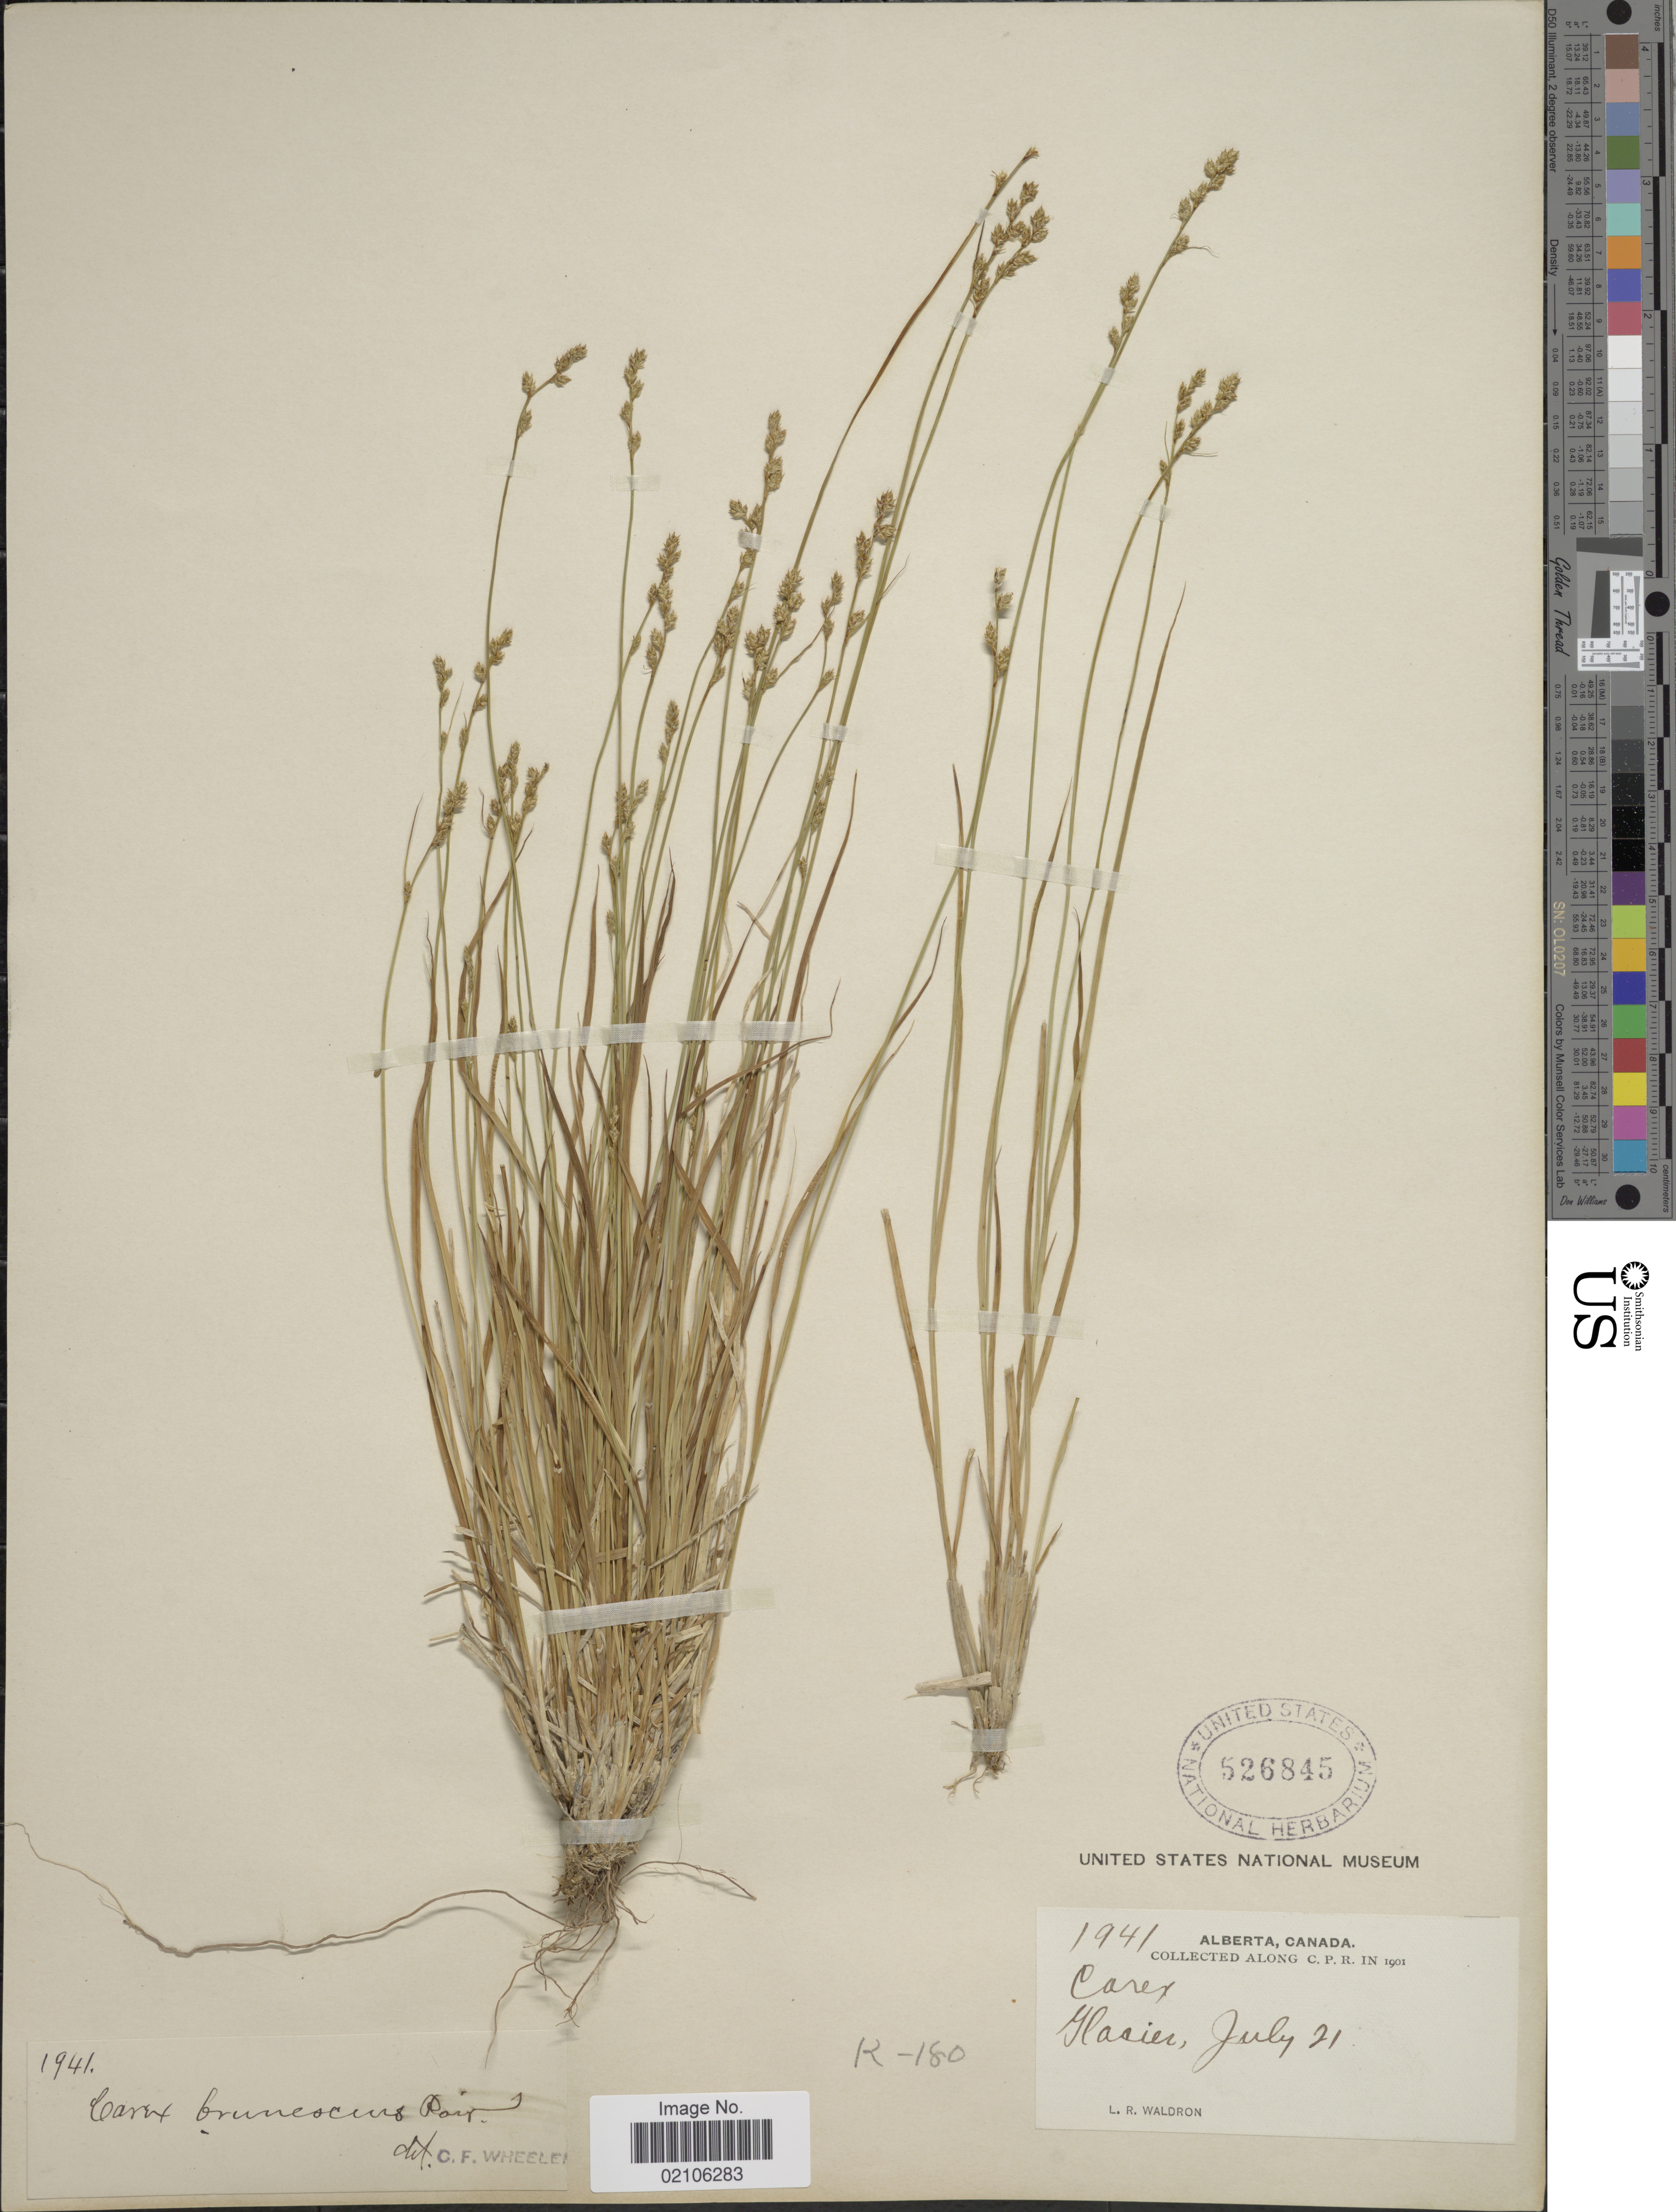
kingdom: Plantae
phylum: Tracheophyta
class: Liliopsida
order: Poales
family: Cyperaceae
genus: Carex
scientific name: Carex brunnescens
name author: (Pers.) Poir.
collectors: L. Waldron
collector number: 1941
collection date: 1901-07-21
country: Canada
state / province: Alberta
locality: Along C.P.R., Glacier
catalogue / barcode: US 526845